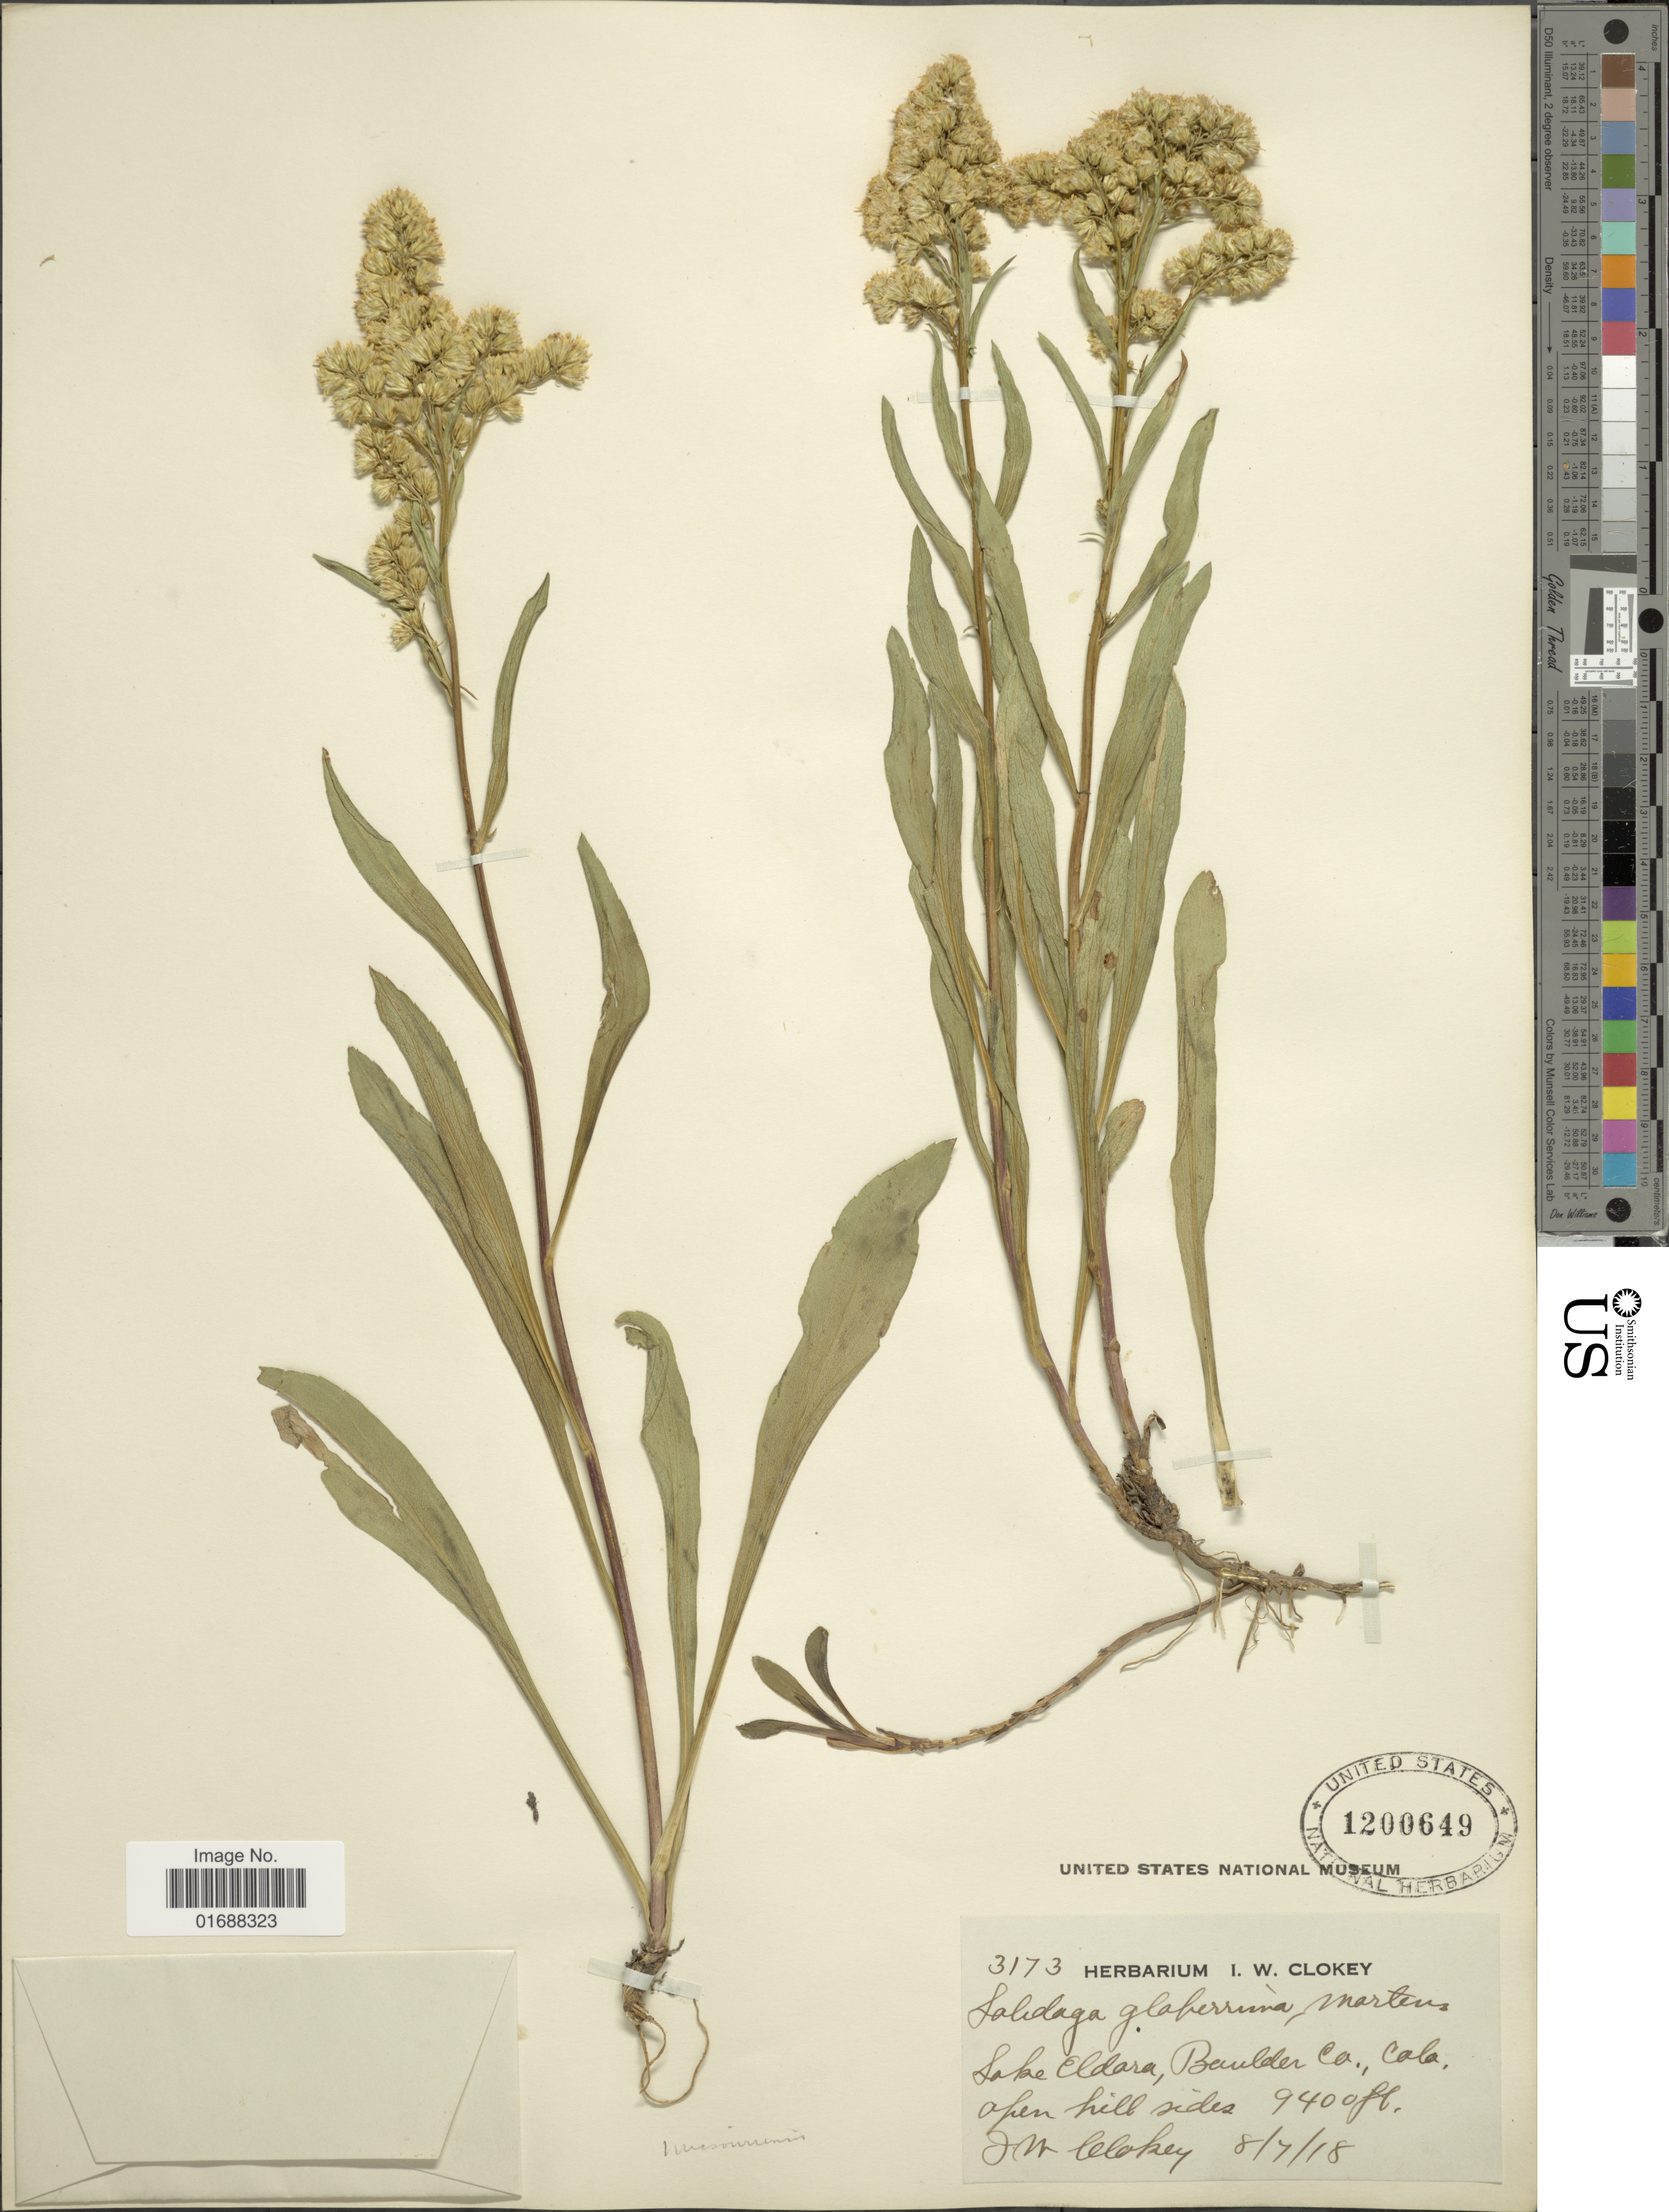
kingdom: Plantae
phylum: Tracheophyta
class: Magnoliopsida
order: Asterales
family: Asteraceae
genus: Solidago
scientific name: Solidago missouriensis var. missouriensis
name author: Nutt.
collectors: I. W. Clokey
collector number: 3173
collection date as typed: Transcribed d/m/y: 7/8/18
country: United States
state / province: Colorado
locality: Lake Eldara, Baulder Co., Colo. Open hill sides.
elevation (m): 2865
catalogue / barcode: US 1200649